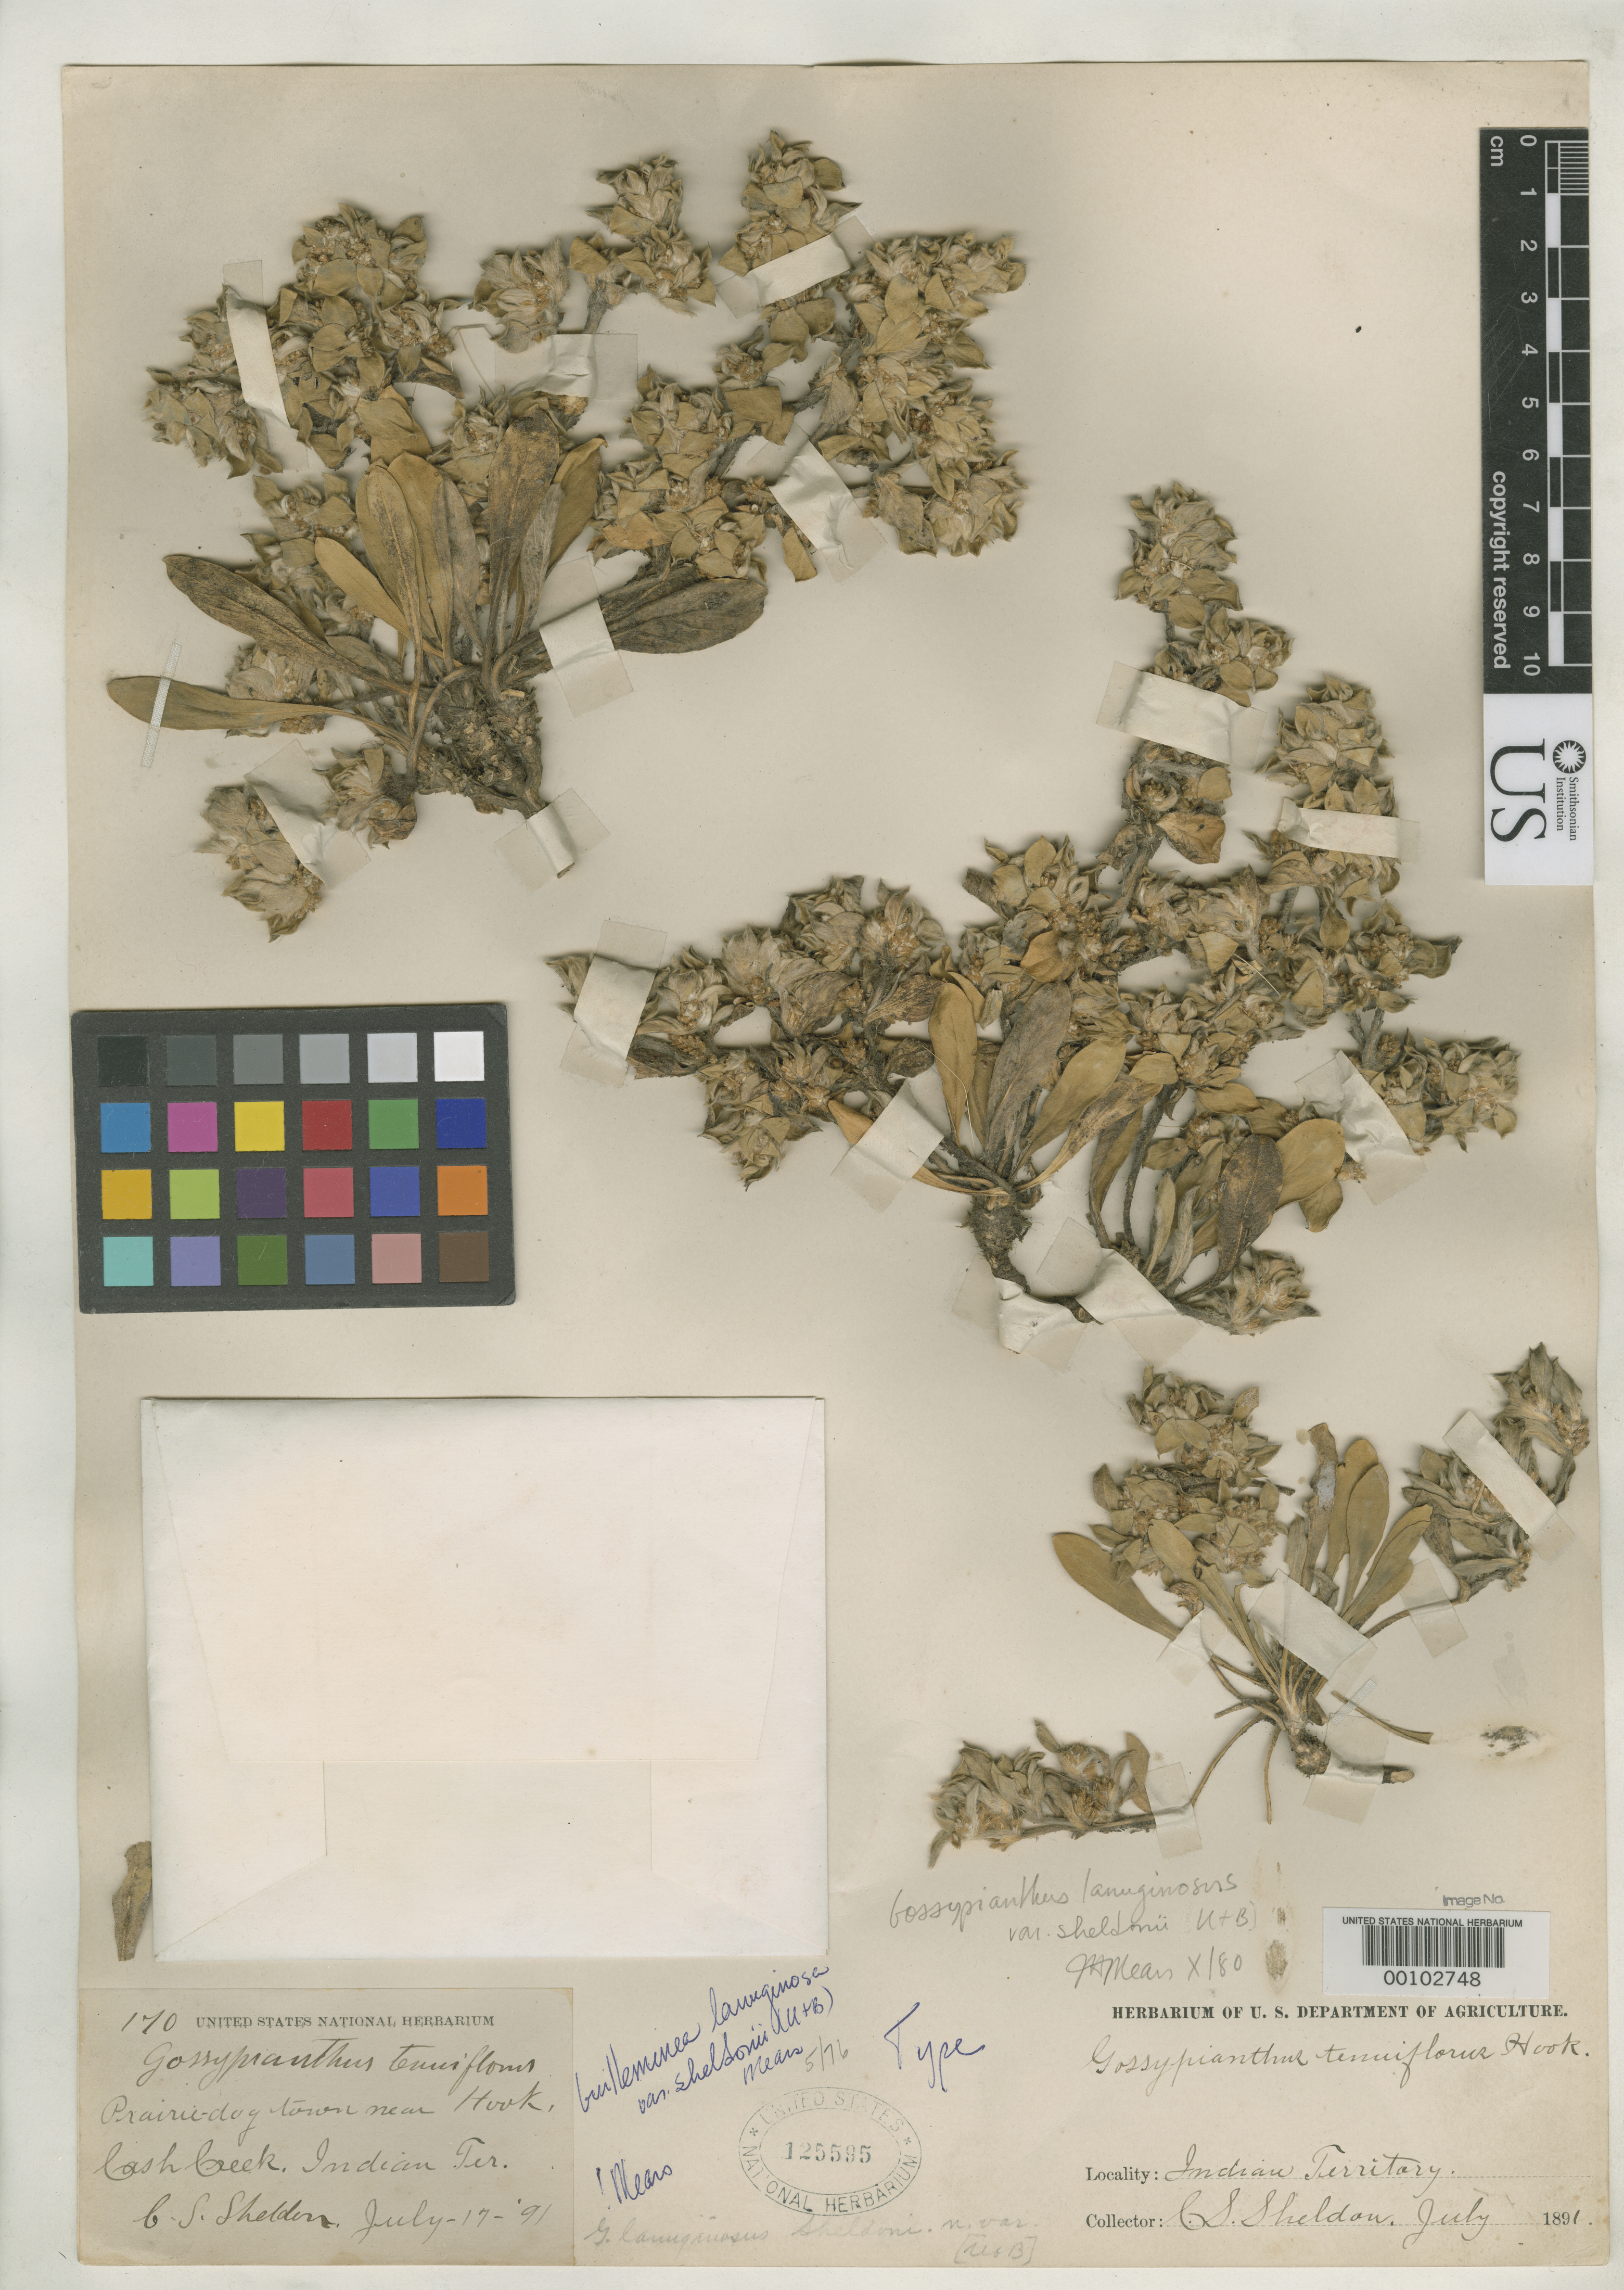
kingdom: Plantae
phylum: Tracheophyta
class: Magnoliopsida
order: Caryophyllales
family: Amaranthaceae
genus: Gossypianthus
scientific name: Gossypianthus lanuginosus var. sheldonii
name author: Uline & W.L. Bray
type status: Type Collection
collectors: C. S. Sheldon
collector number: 170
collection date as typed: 17 Jul 1891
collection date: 1891-07-17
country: United States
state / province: Oklahoma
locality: Near Cash Creek, Indian Territory.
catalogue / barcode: US 125595